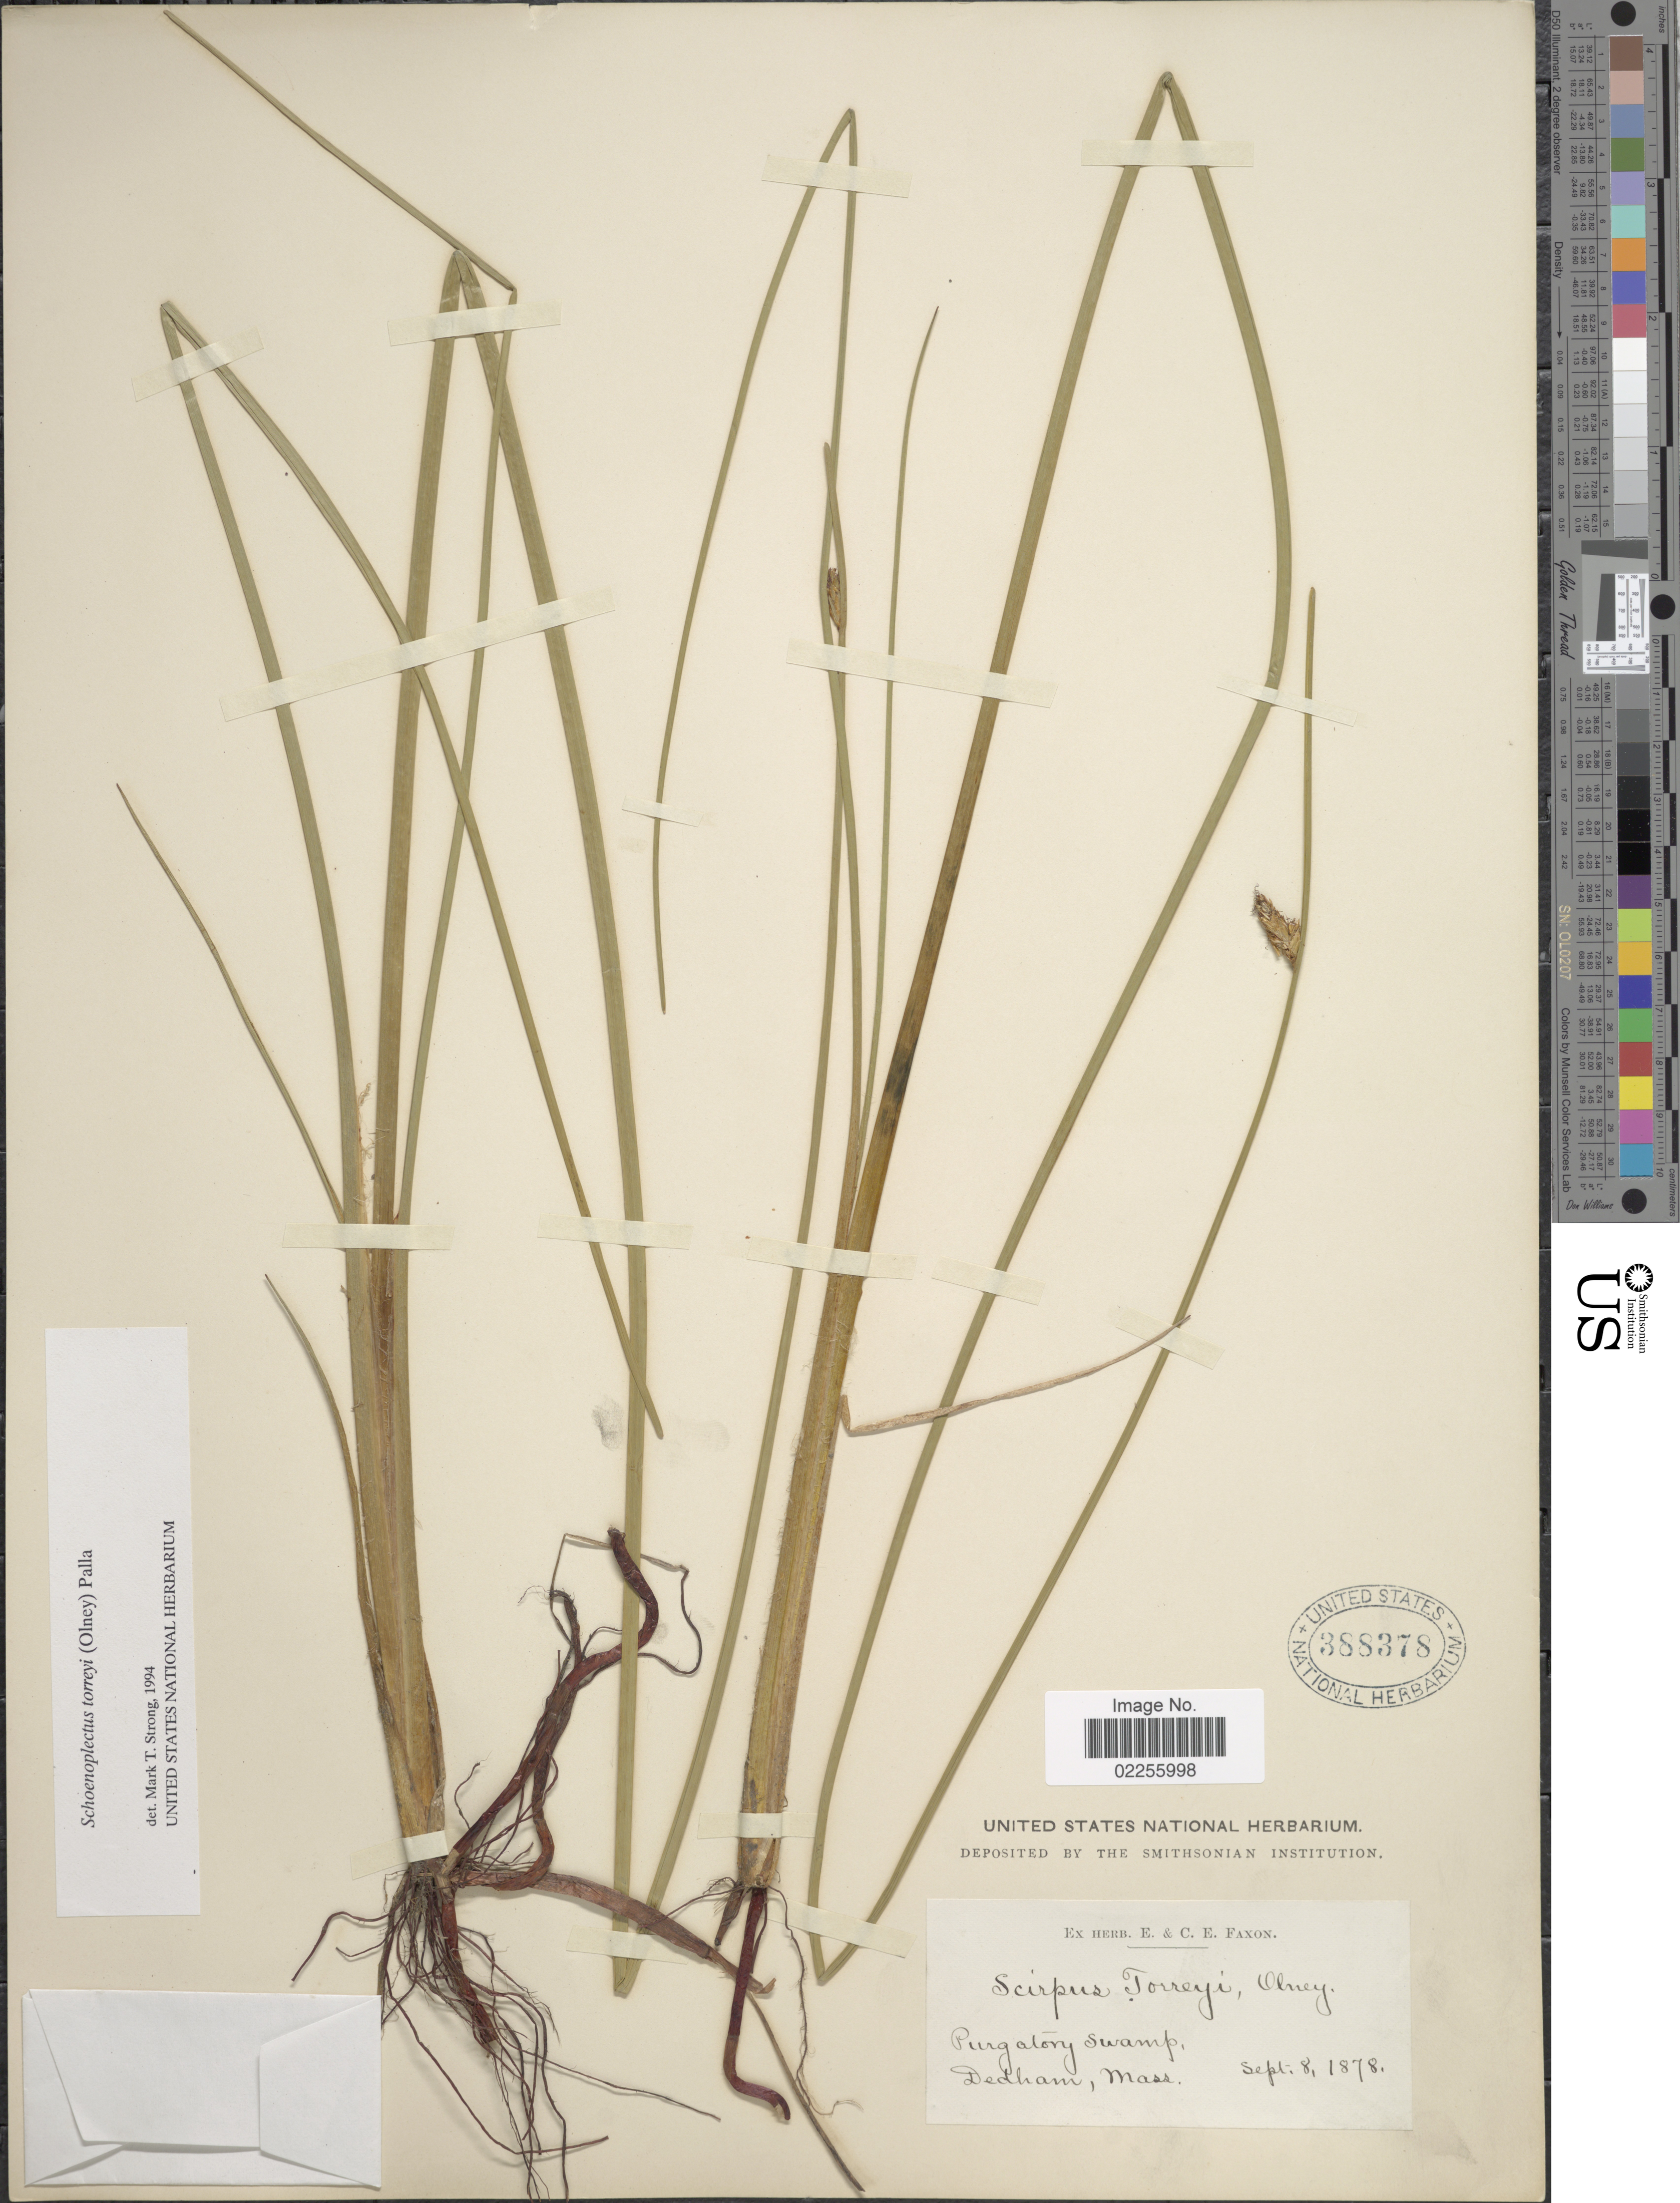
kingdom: Plantae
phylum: Tracheophyta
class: Liliopsida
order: Poales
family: Cyperaceae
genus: Schoenoplectus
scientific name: Schoenoplectus torreyi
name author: (Olney) Palla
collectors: ex herb. E. & C.E. Faxon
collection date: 1878-09-08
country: United States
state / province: Massachusetts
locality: Purgatory swamp, Dedham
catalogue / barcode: US 388378